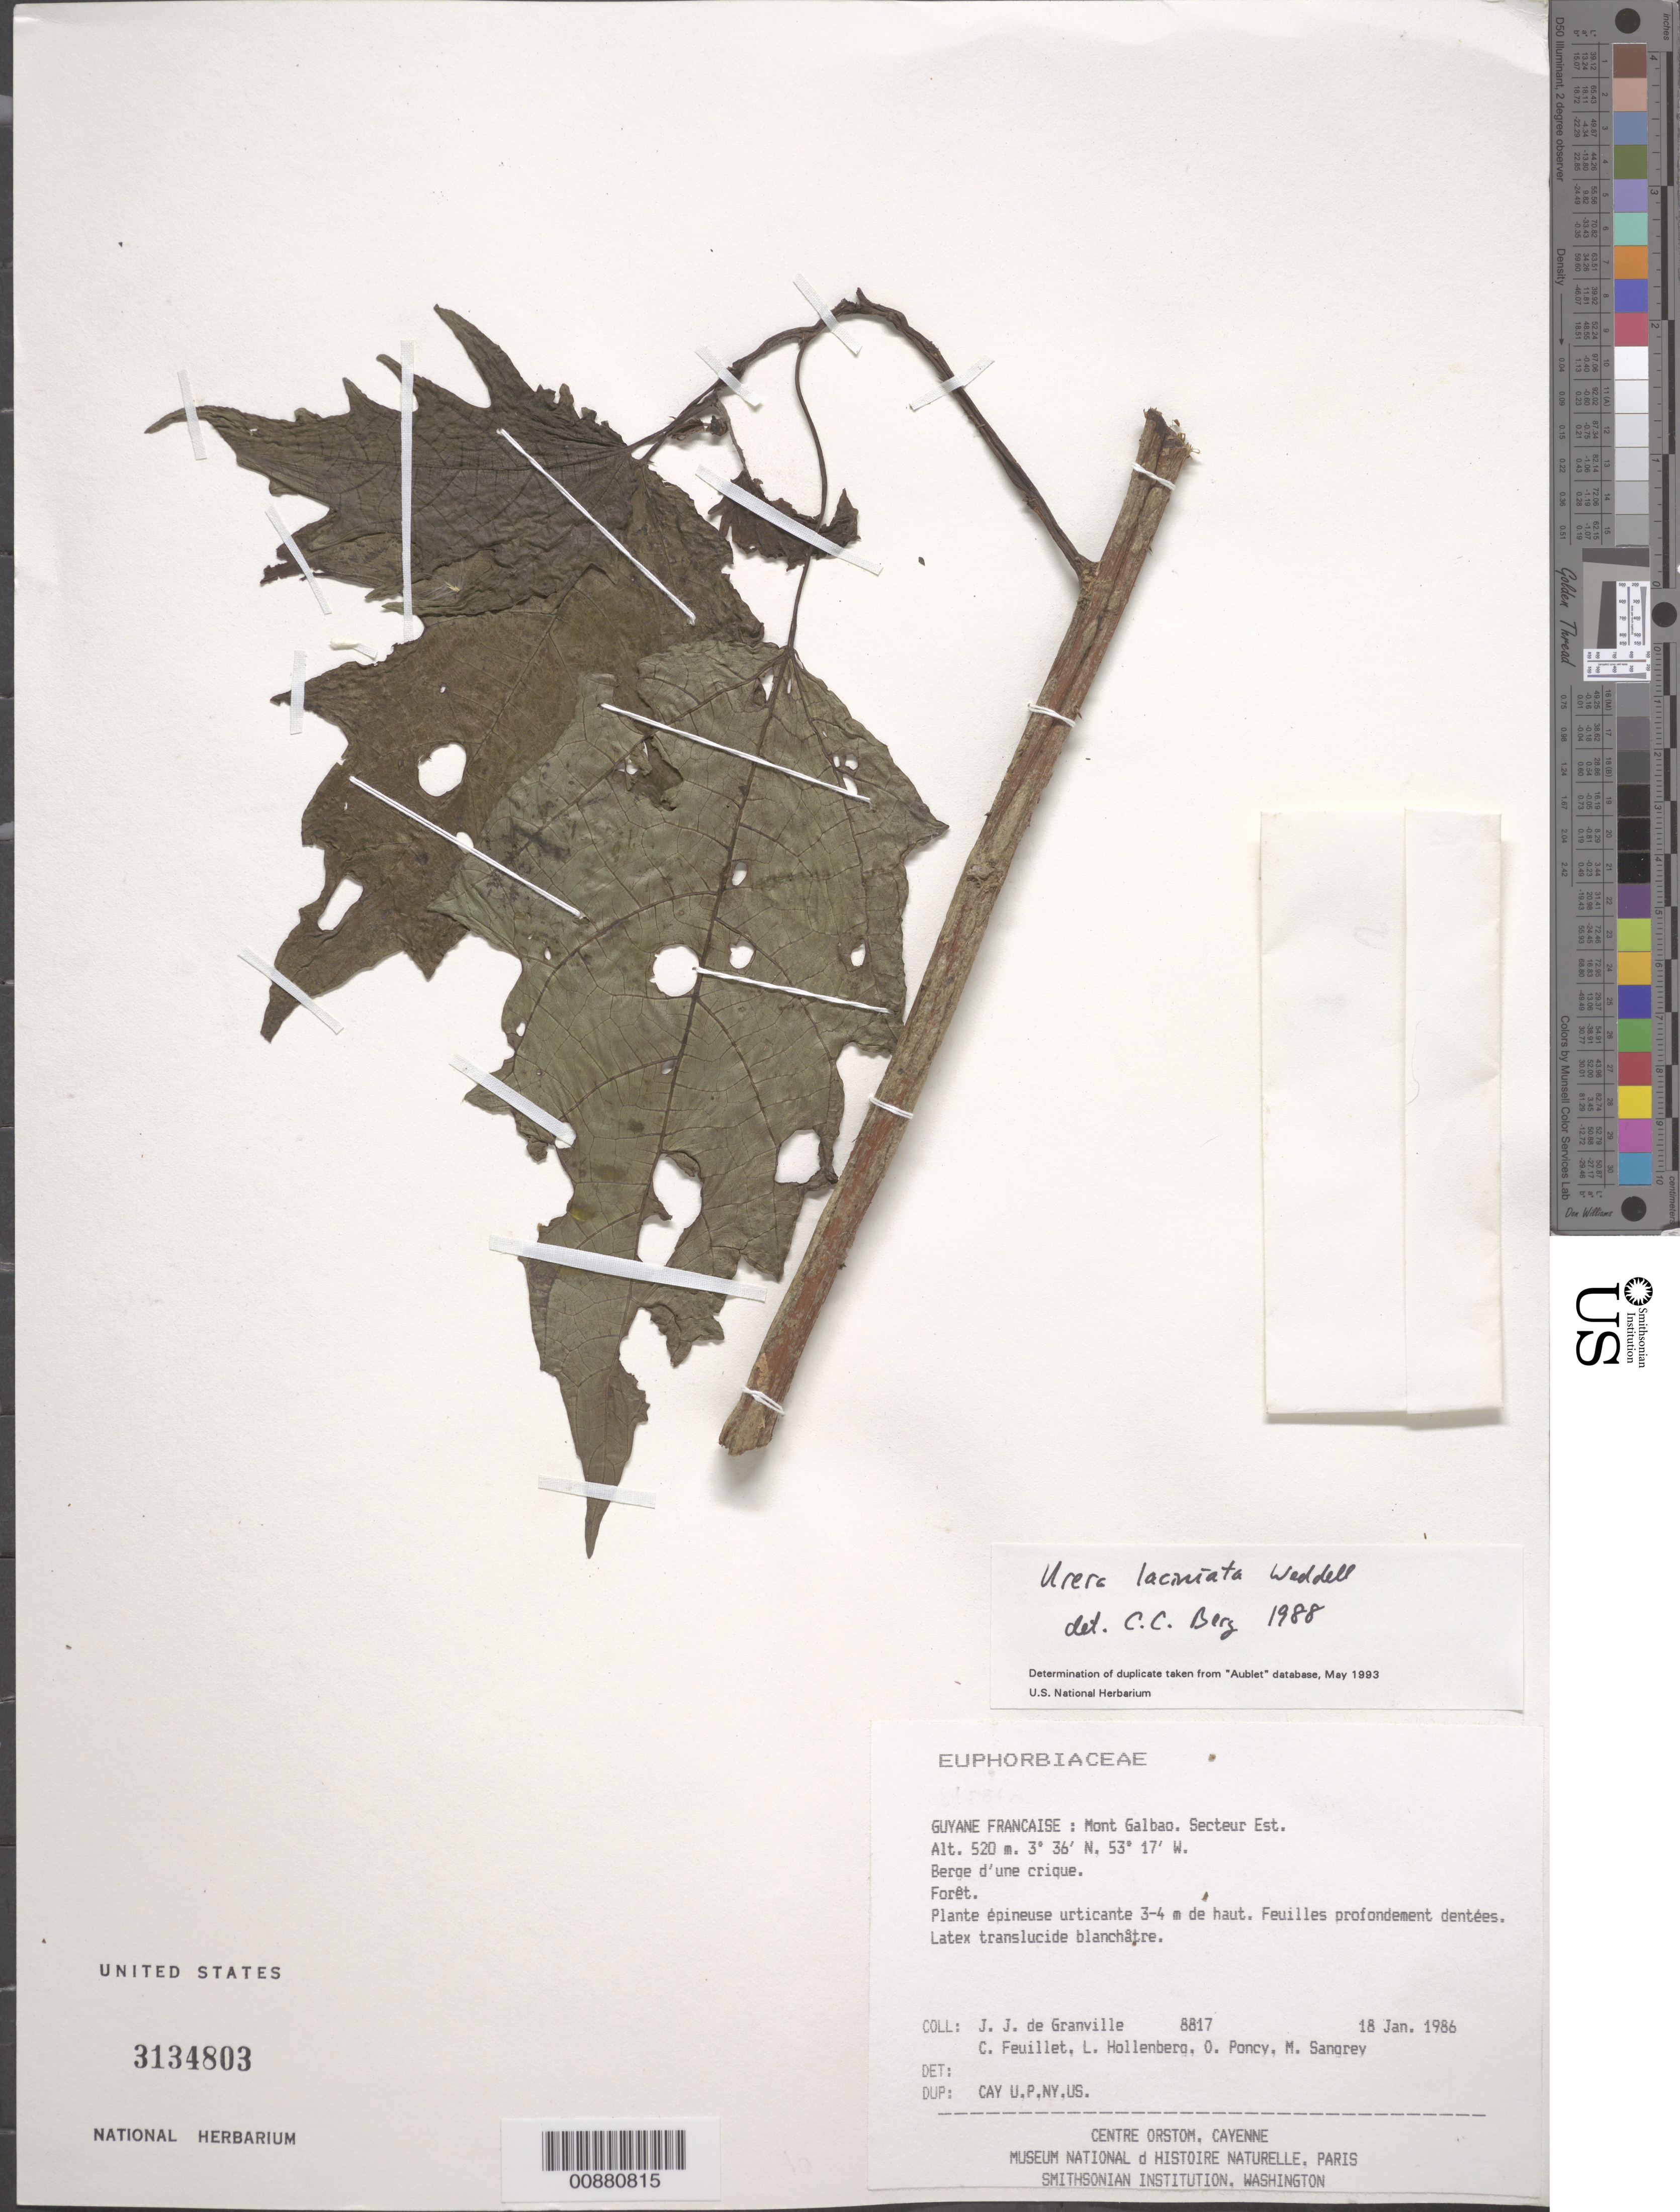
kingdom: Plantae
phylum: Tracheophyta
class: Magnoliopsida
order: Rosales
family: Urticaceae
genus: Urera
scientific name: Urera laciniata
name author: (Gaudich.) Wedd.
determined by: Berg, C. C.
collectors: J.-J. de Granville, C. Feuillet, L. Hollenberg, O. Poncy & M. S. Sangrey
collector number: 8817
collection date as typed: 18-Jan-86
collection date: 1986-01-18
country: French Guiana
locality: Mont Galbao. Secteur Est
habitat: Forêt, berge d'une crique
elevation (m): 520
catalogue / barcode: US 3134803